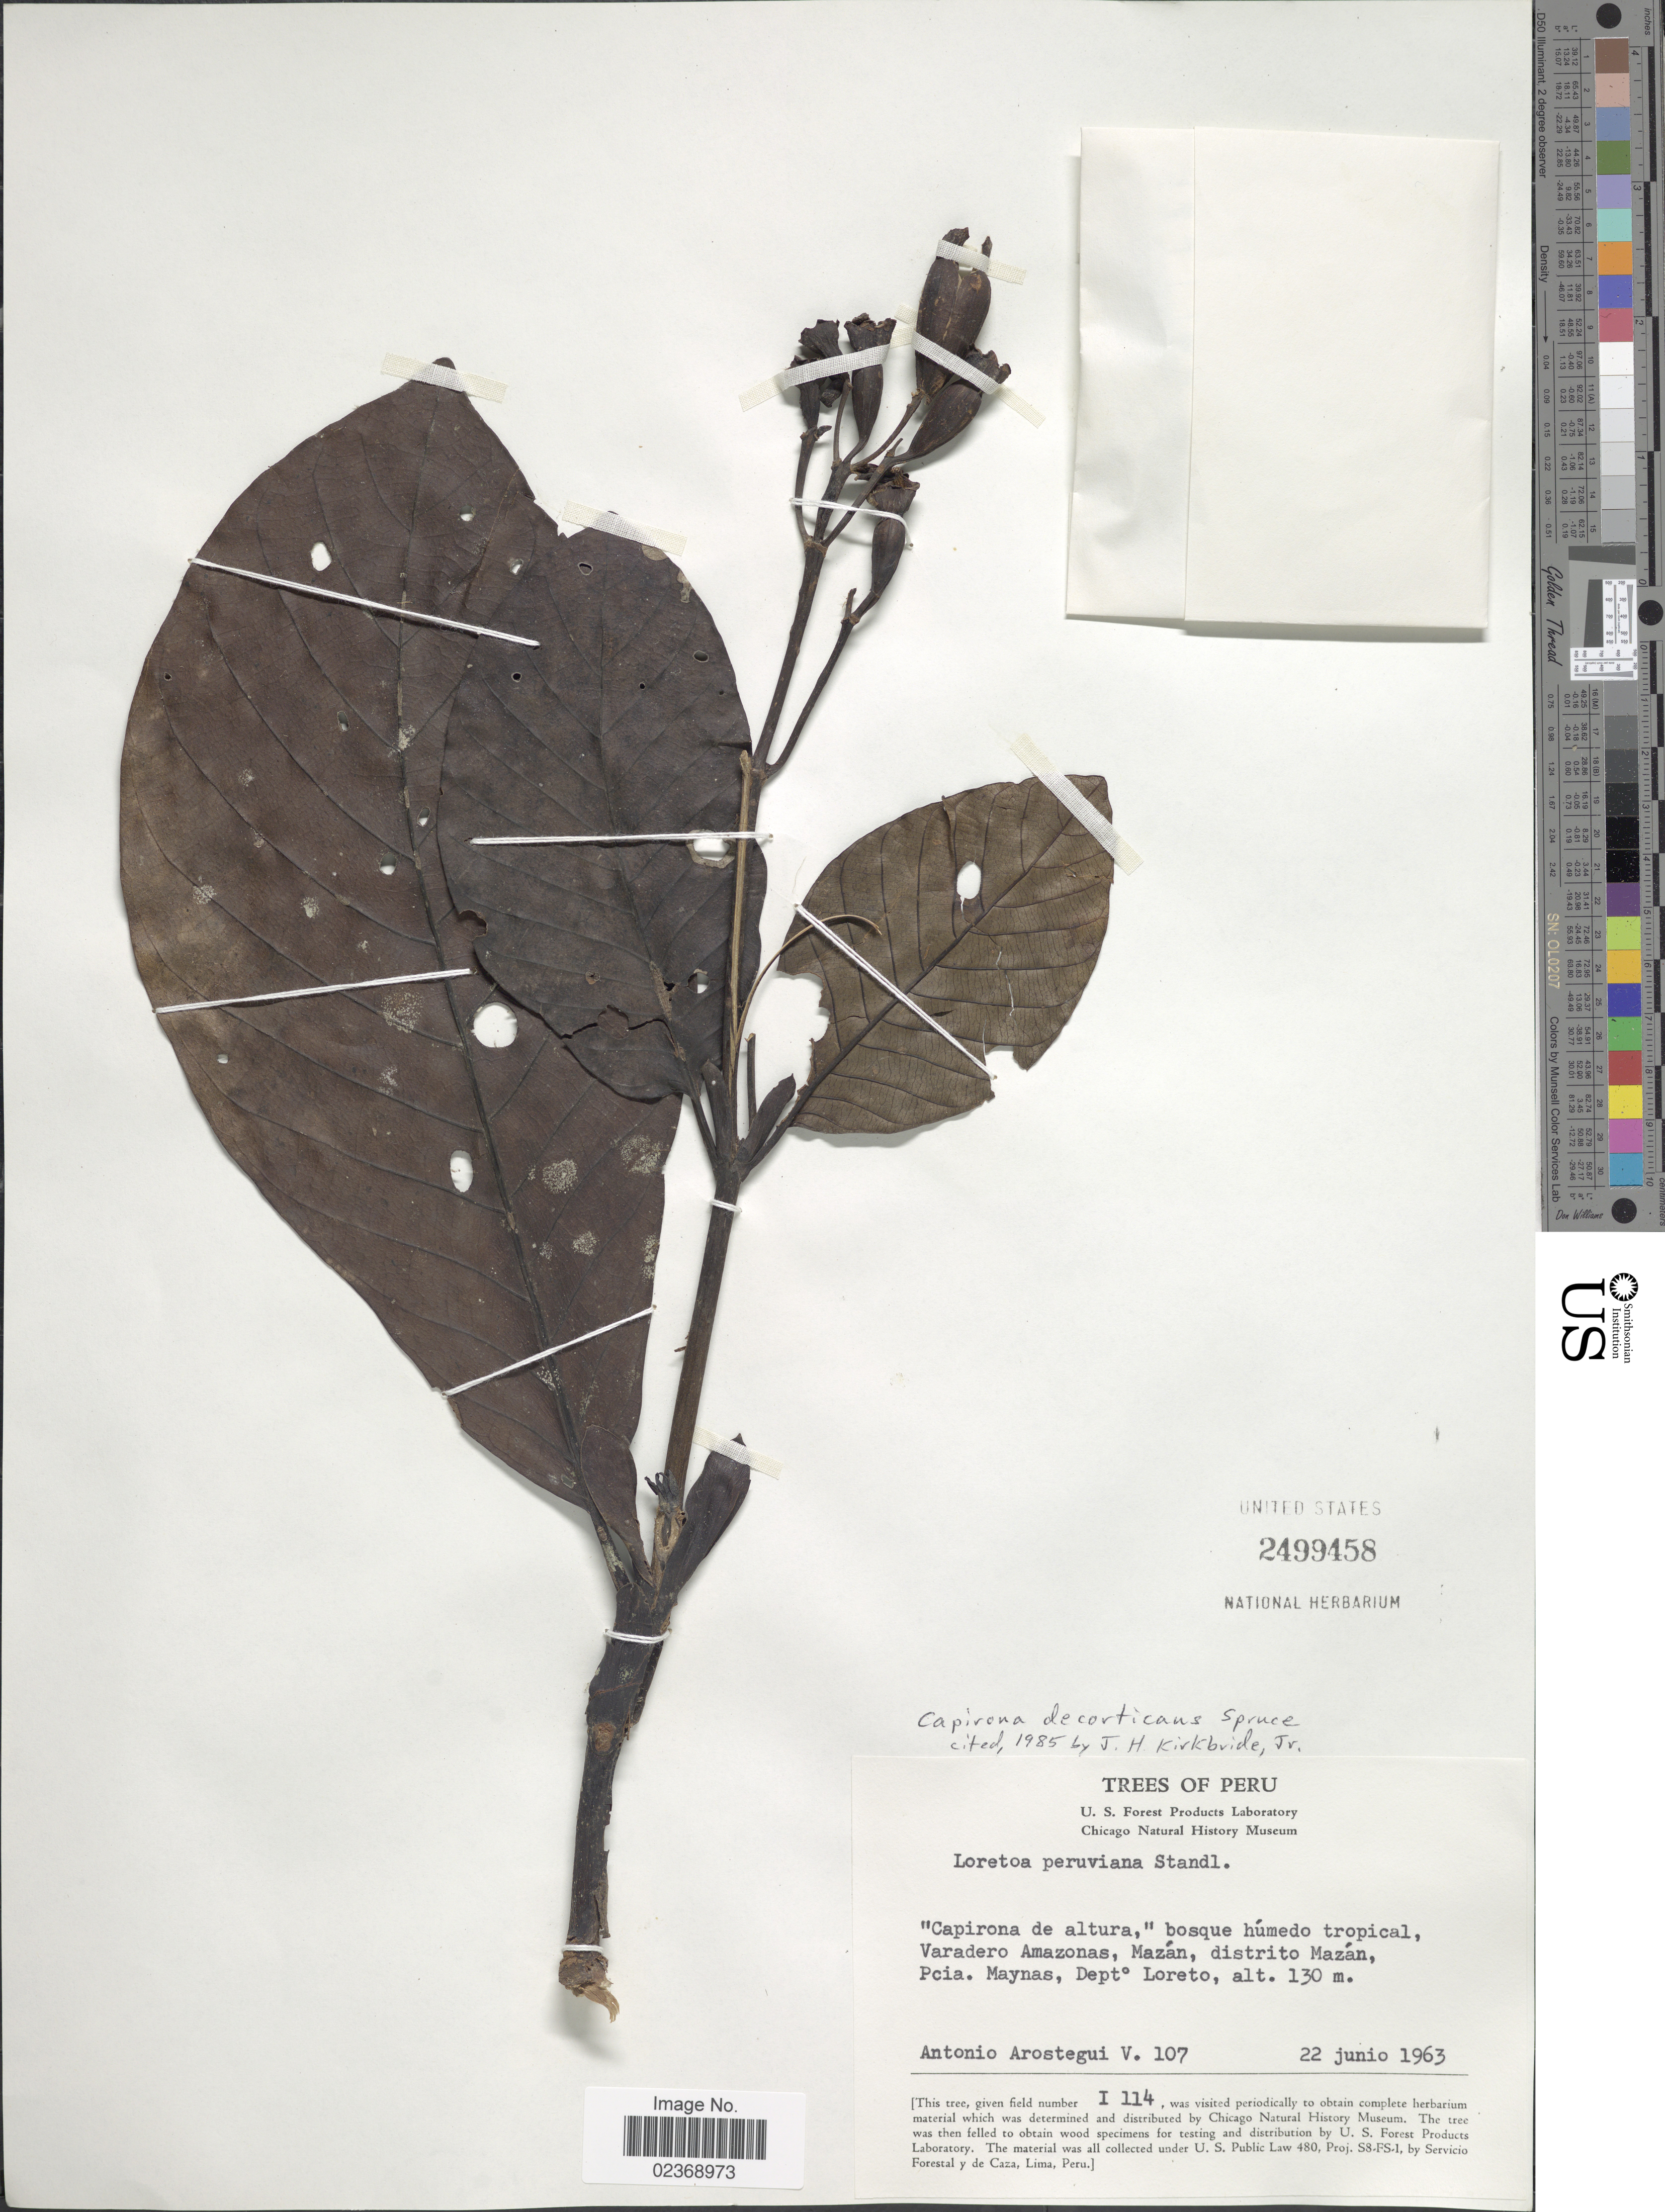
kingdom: Plantae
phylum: Tracheophyta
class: Magnoliopsida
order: Gentianales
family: Rubiaceae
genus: Capirona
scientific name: Capirona decorticans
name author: Spruce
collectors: A. Arostegui V.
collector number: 107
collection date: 1963-06-22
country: Peru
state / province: Loreto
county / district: Maynas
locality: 'Capirona de altura,' bosque húmedo tropical, Varadero Amazonas, Mazán, distrito Mazán, Pcio. Maynas, Dept° Loreto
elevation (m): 130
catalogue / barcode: US 2499458